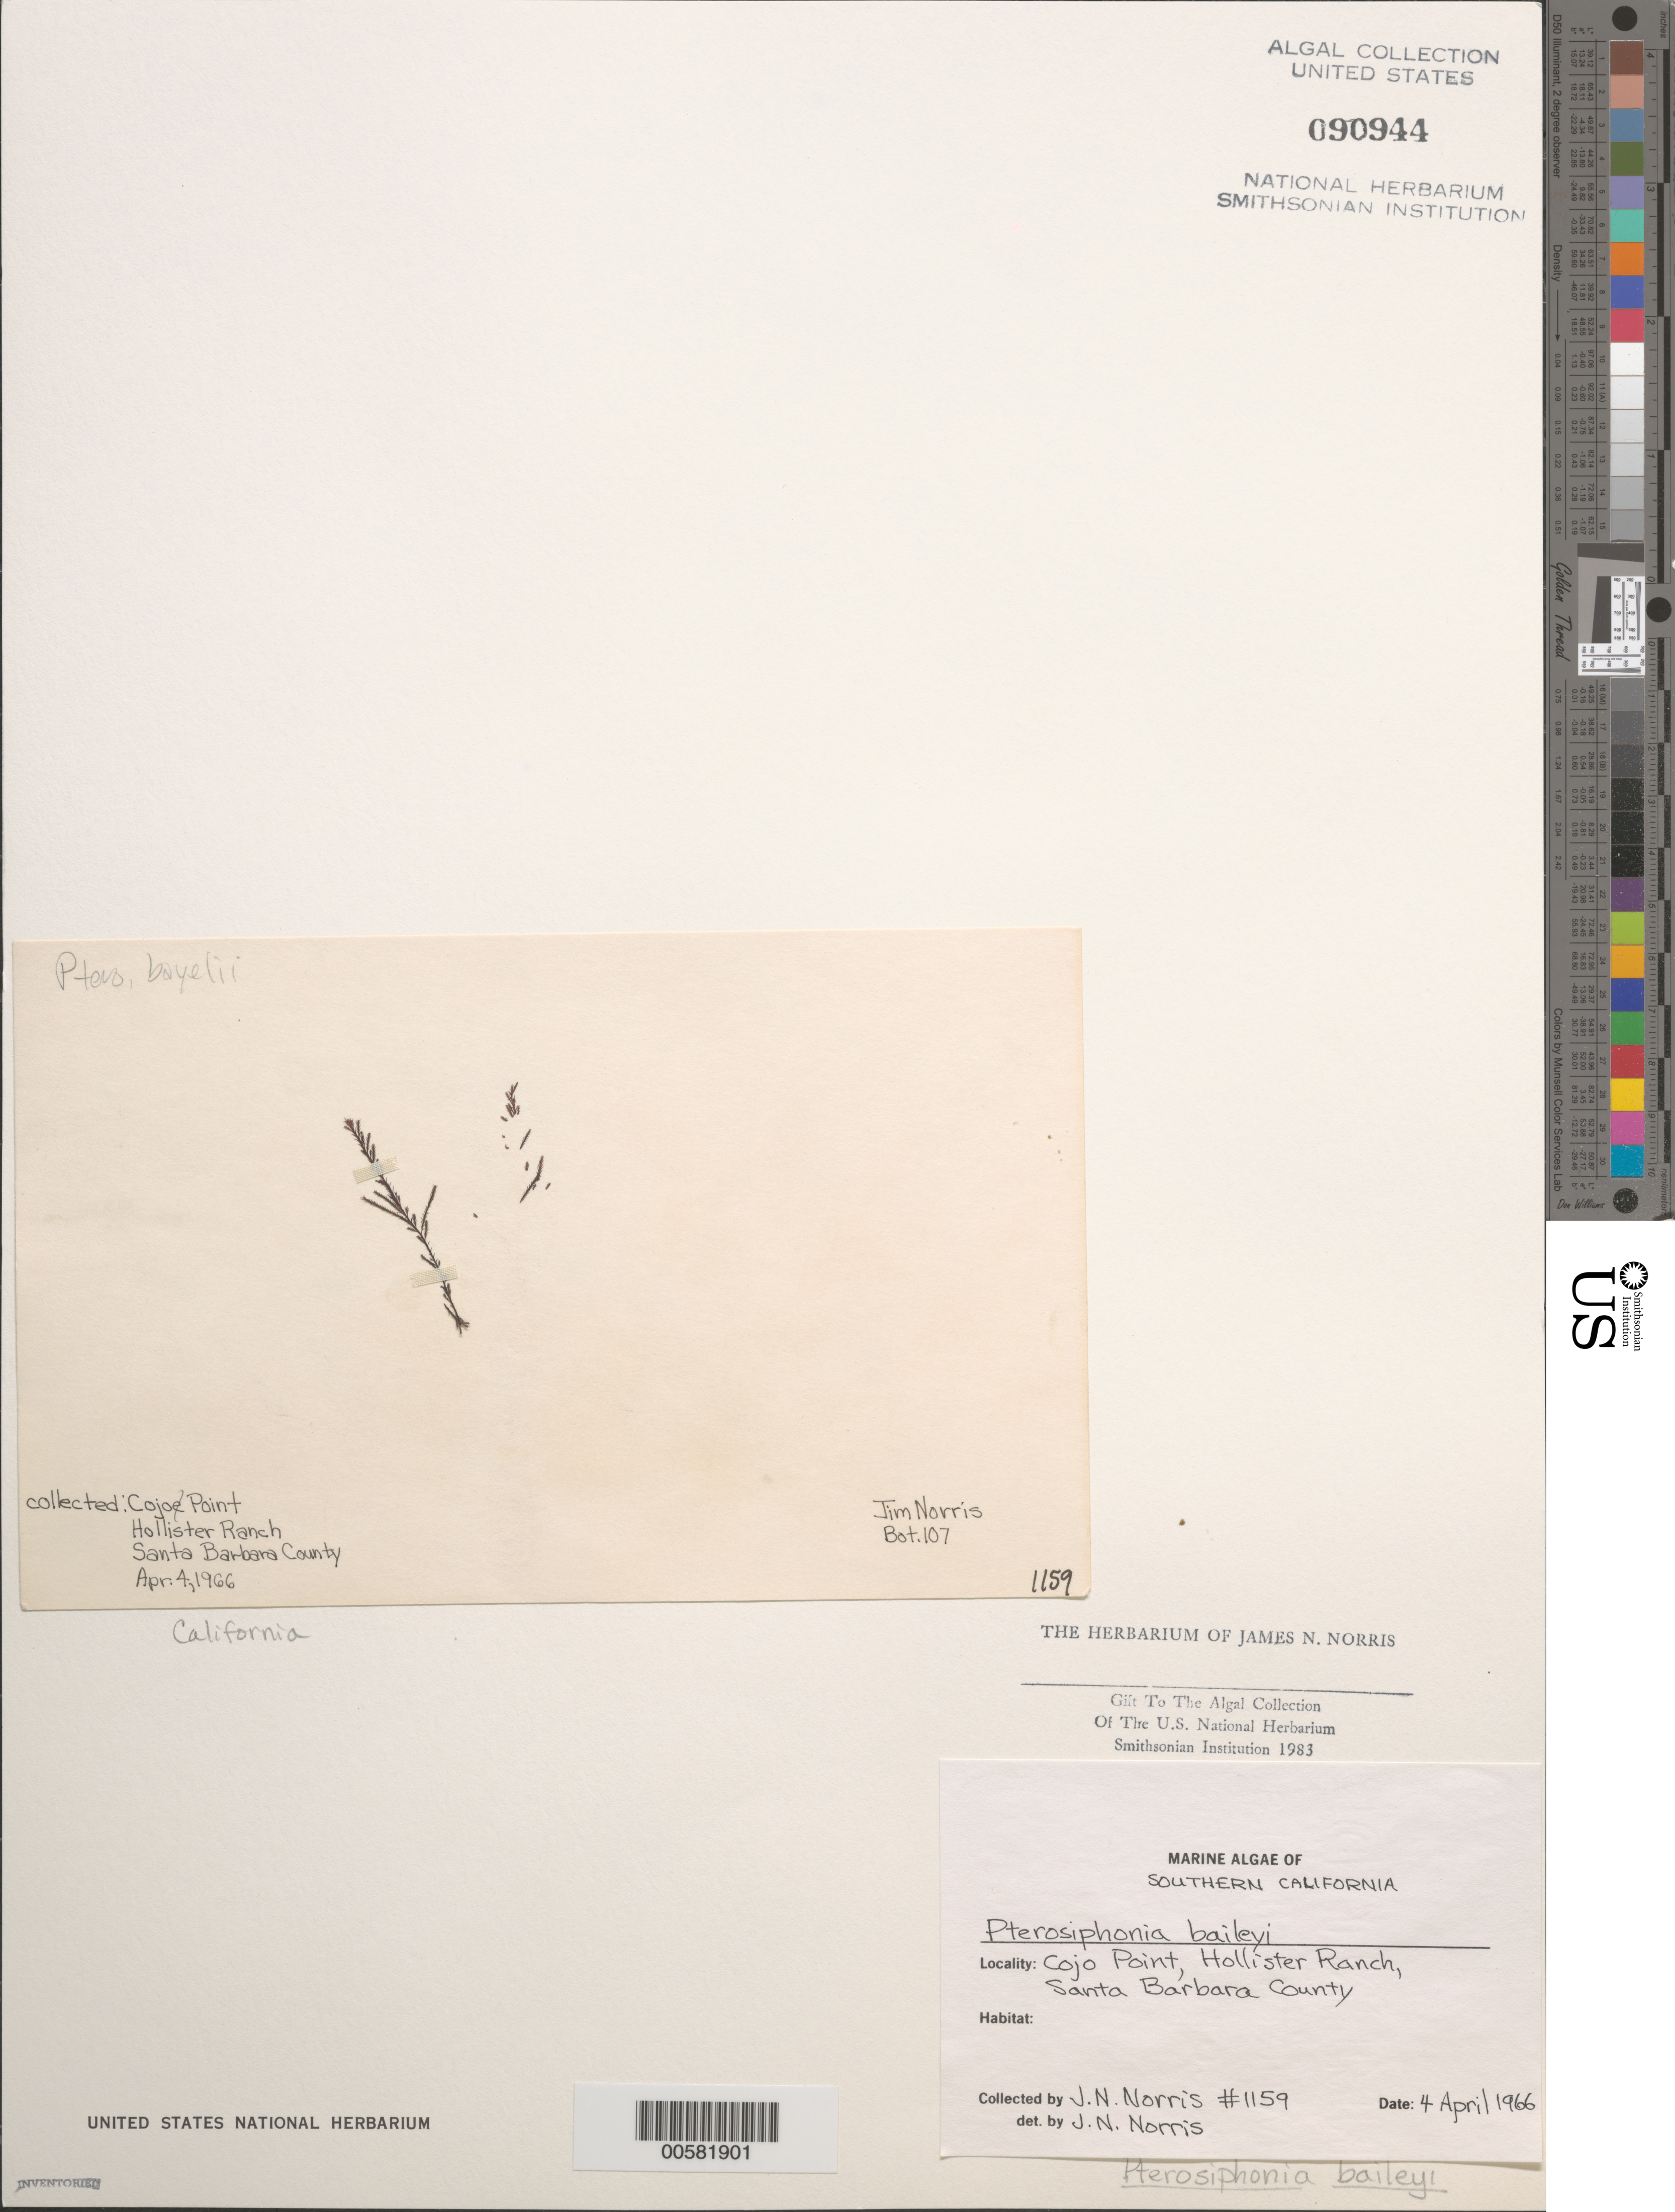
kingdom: Plantae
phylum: Rhodophyta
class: Florideophyceae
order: Ceramiales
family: Rhodomelaceae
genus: Symphyocladiella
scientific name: Symphyocladiella baileyi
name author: (Harvey) D.E.Bustamante et al.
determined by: Algae name updating Project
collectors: J. N. Norris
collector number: JN-1159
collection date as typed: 04 Apr 1966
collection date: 1966-04-04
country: United States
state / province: California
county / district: Santa Barbara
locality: Cojo Point, Hollister Ranch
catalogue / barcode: US 90944